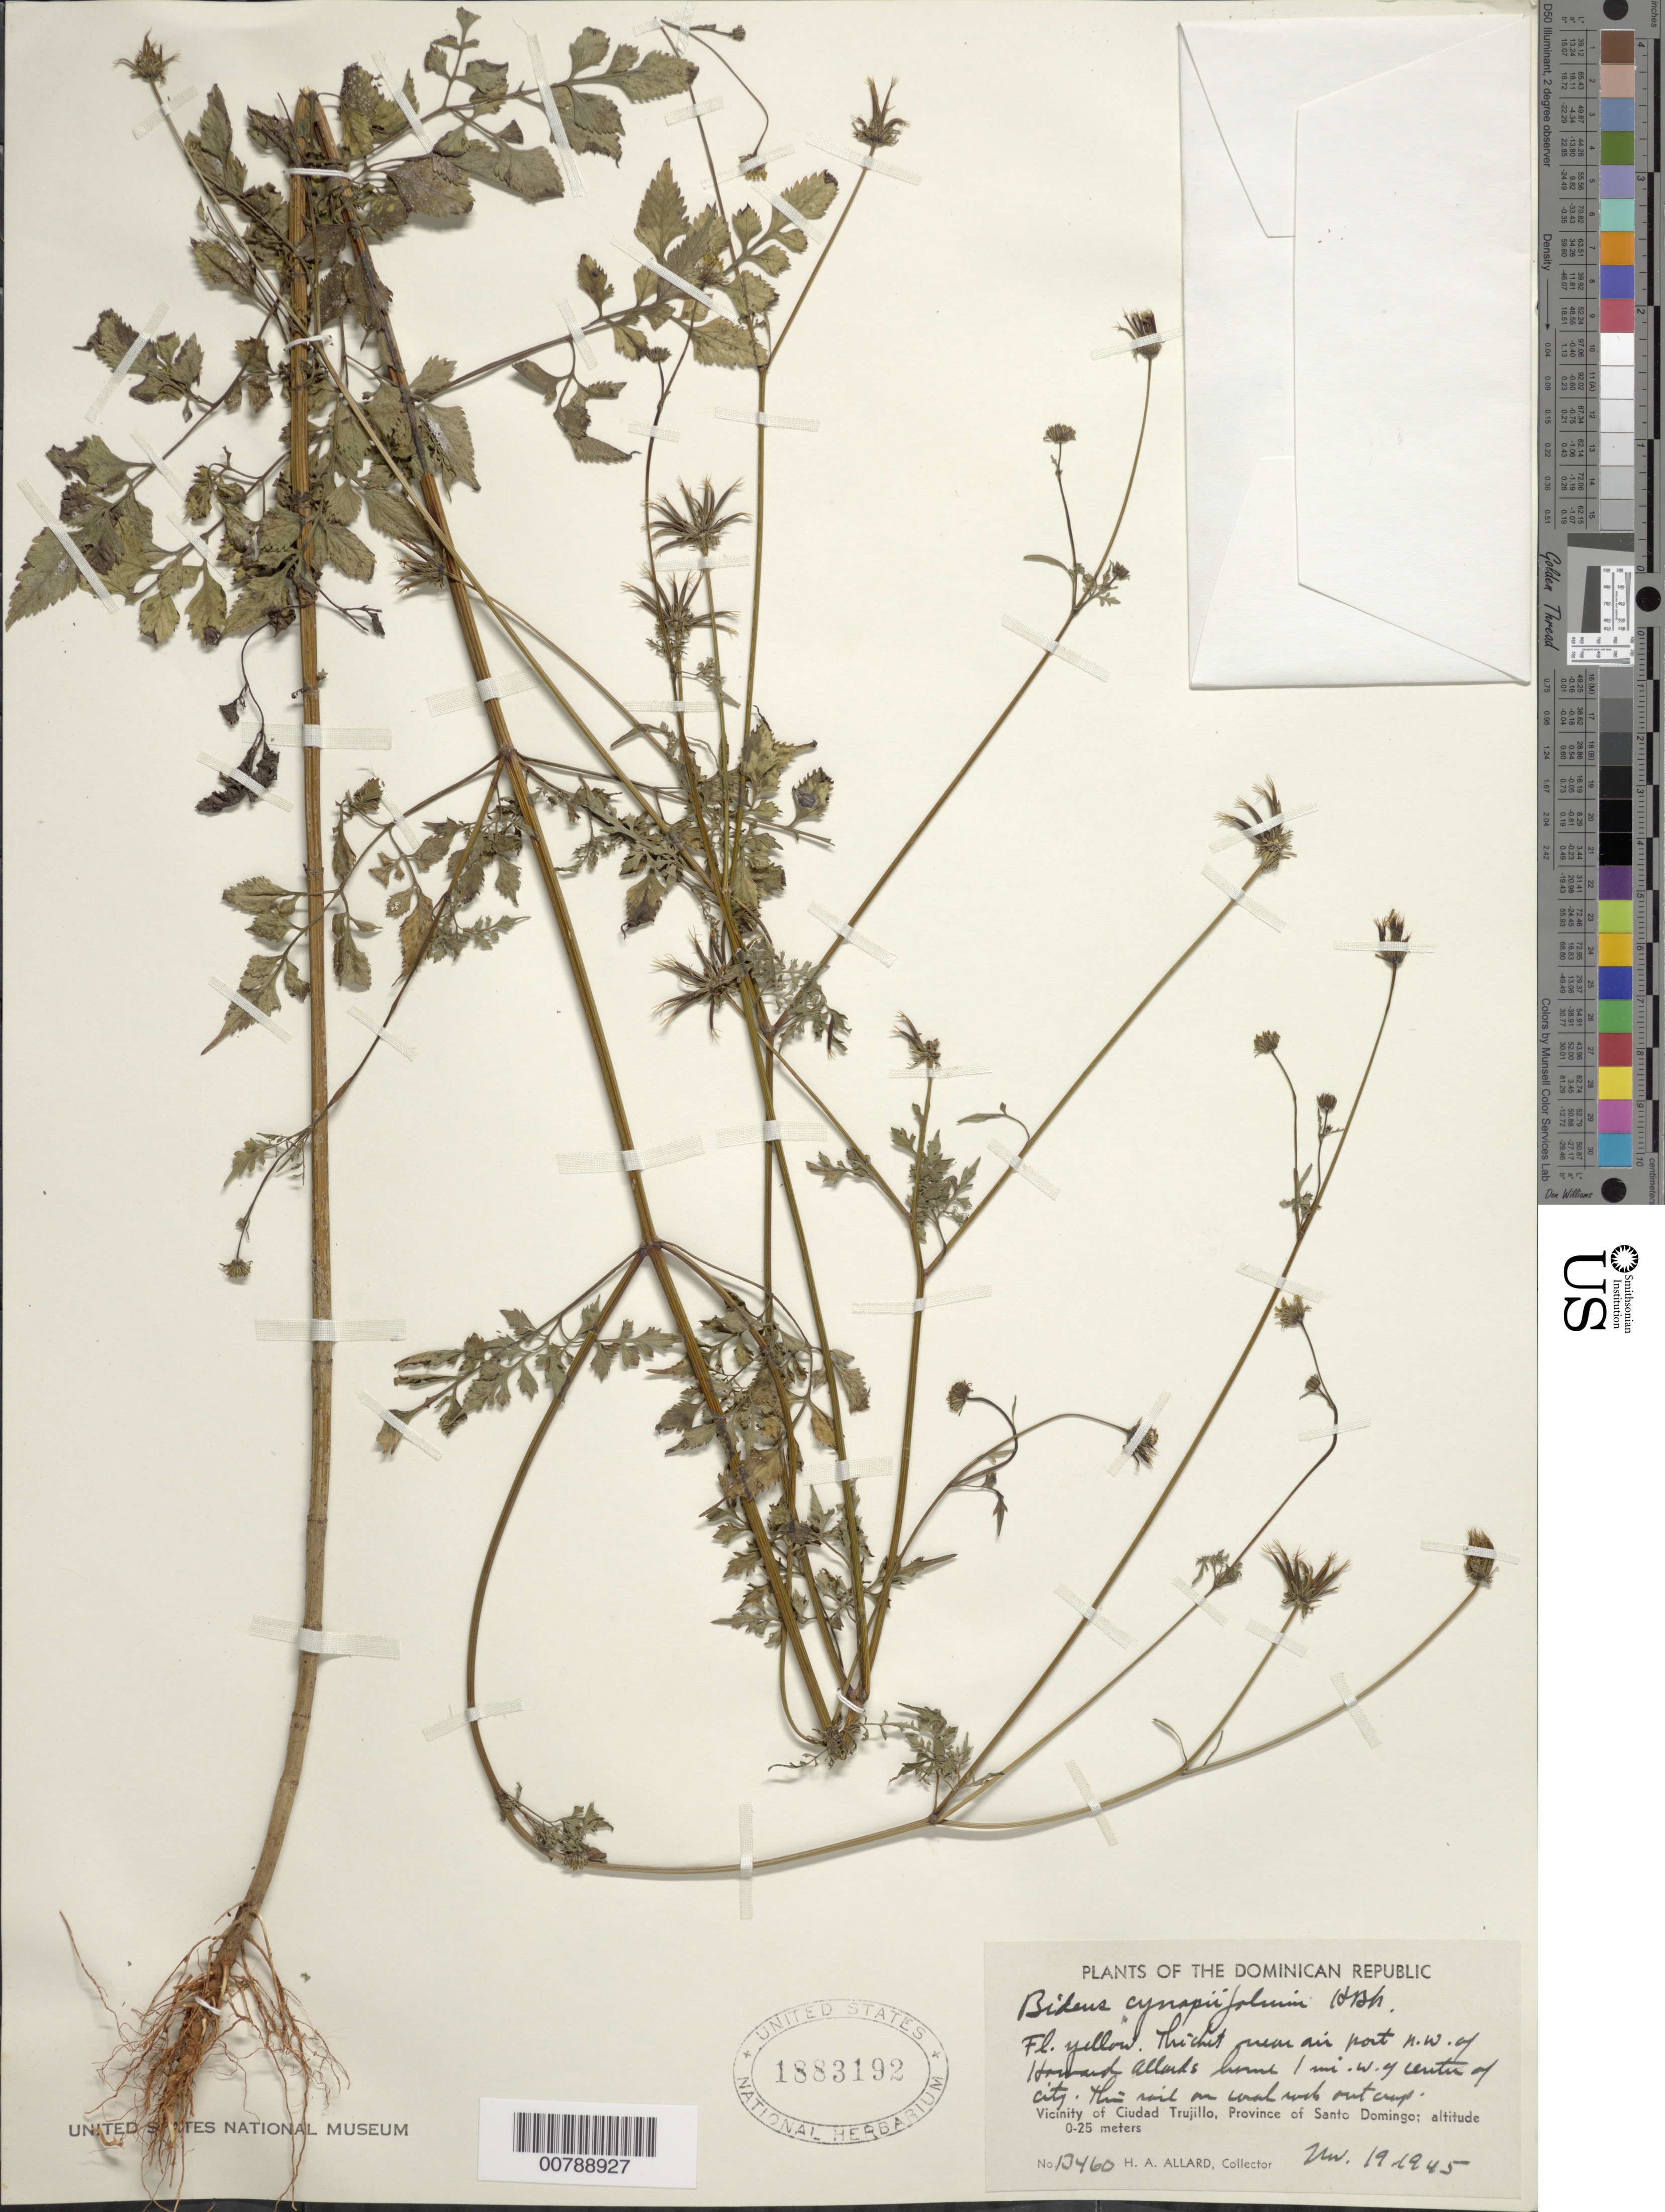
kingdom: Plantae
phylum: Tracheophyta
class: Magnoliopsida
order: Asterales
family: Asteraceae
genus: Bidens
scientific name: Bidens cynapiifolia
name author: Kunth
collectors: H. A. Allard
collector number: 13460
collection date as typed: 19 Nov 1945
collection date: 1945-11-19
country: Dominican Republic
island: Hispaniola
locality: Vicinity of Ciudad Trujillo, Province of Santo Domingo. Near airport NW of Howard Allard's home, 1 mi W of center of city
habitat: Thicket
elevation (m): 0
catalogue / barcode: US 1883192